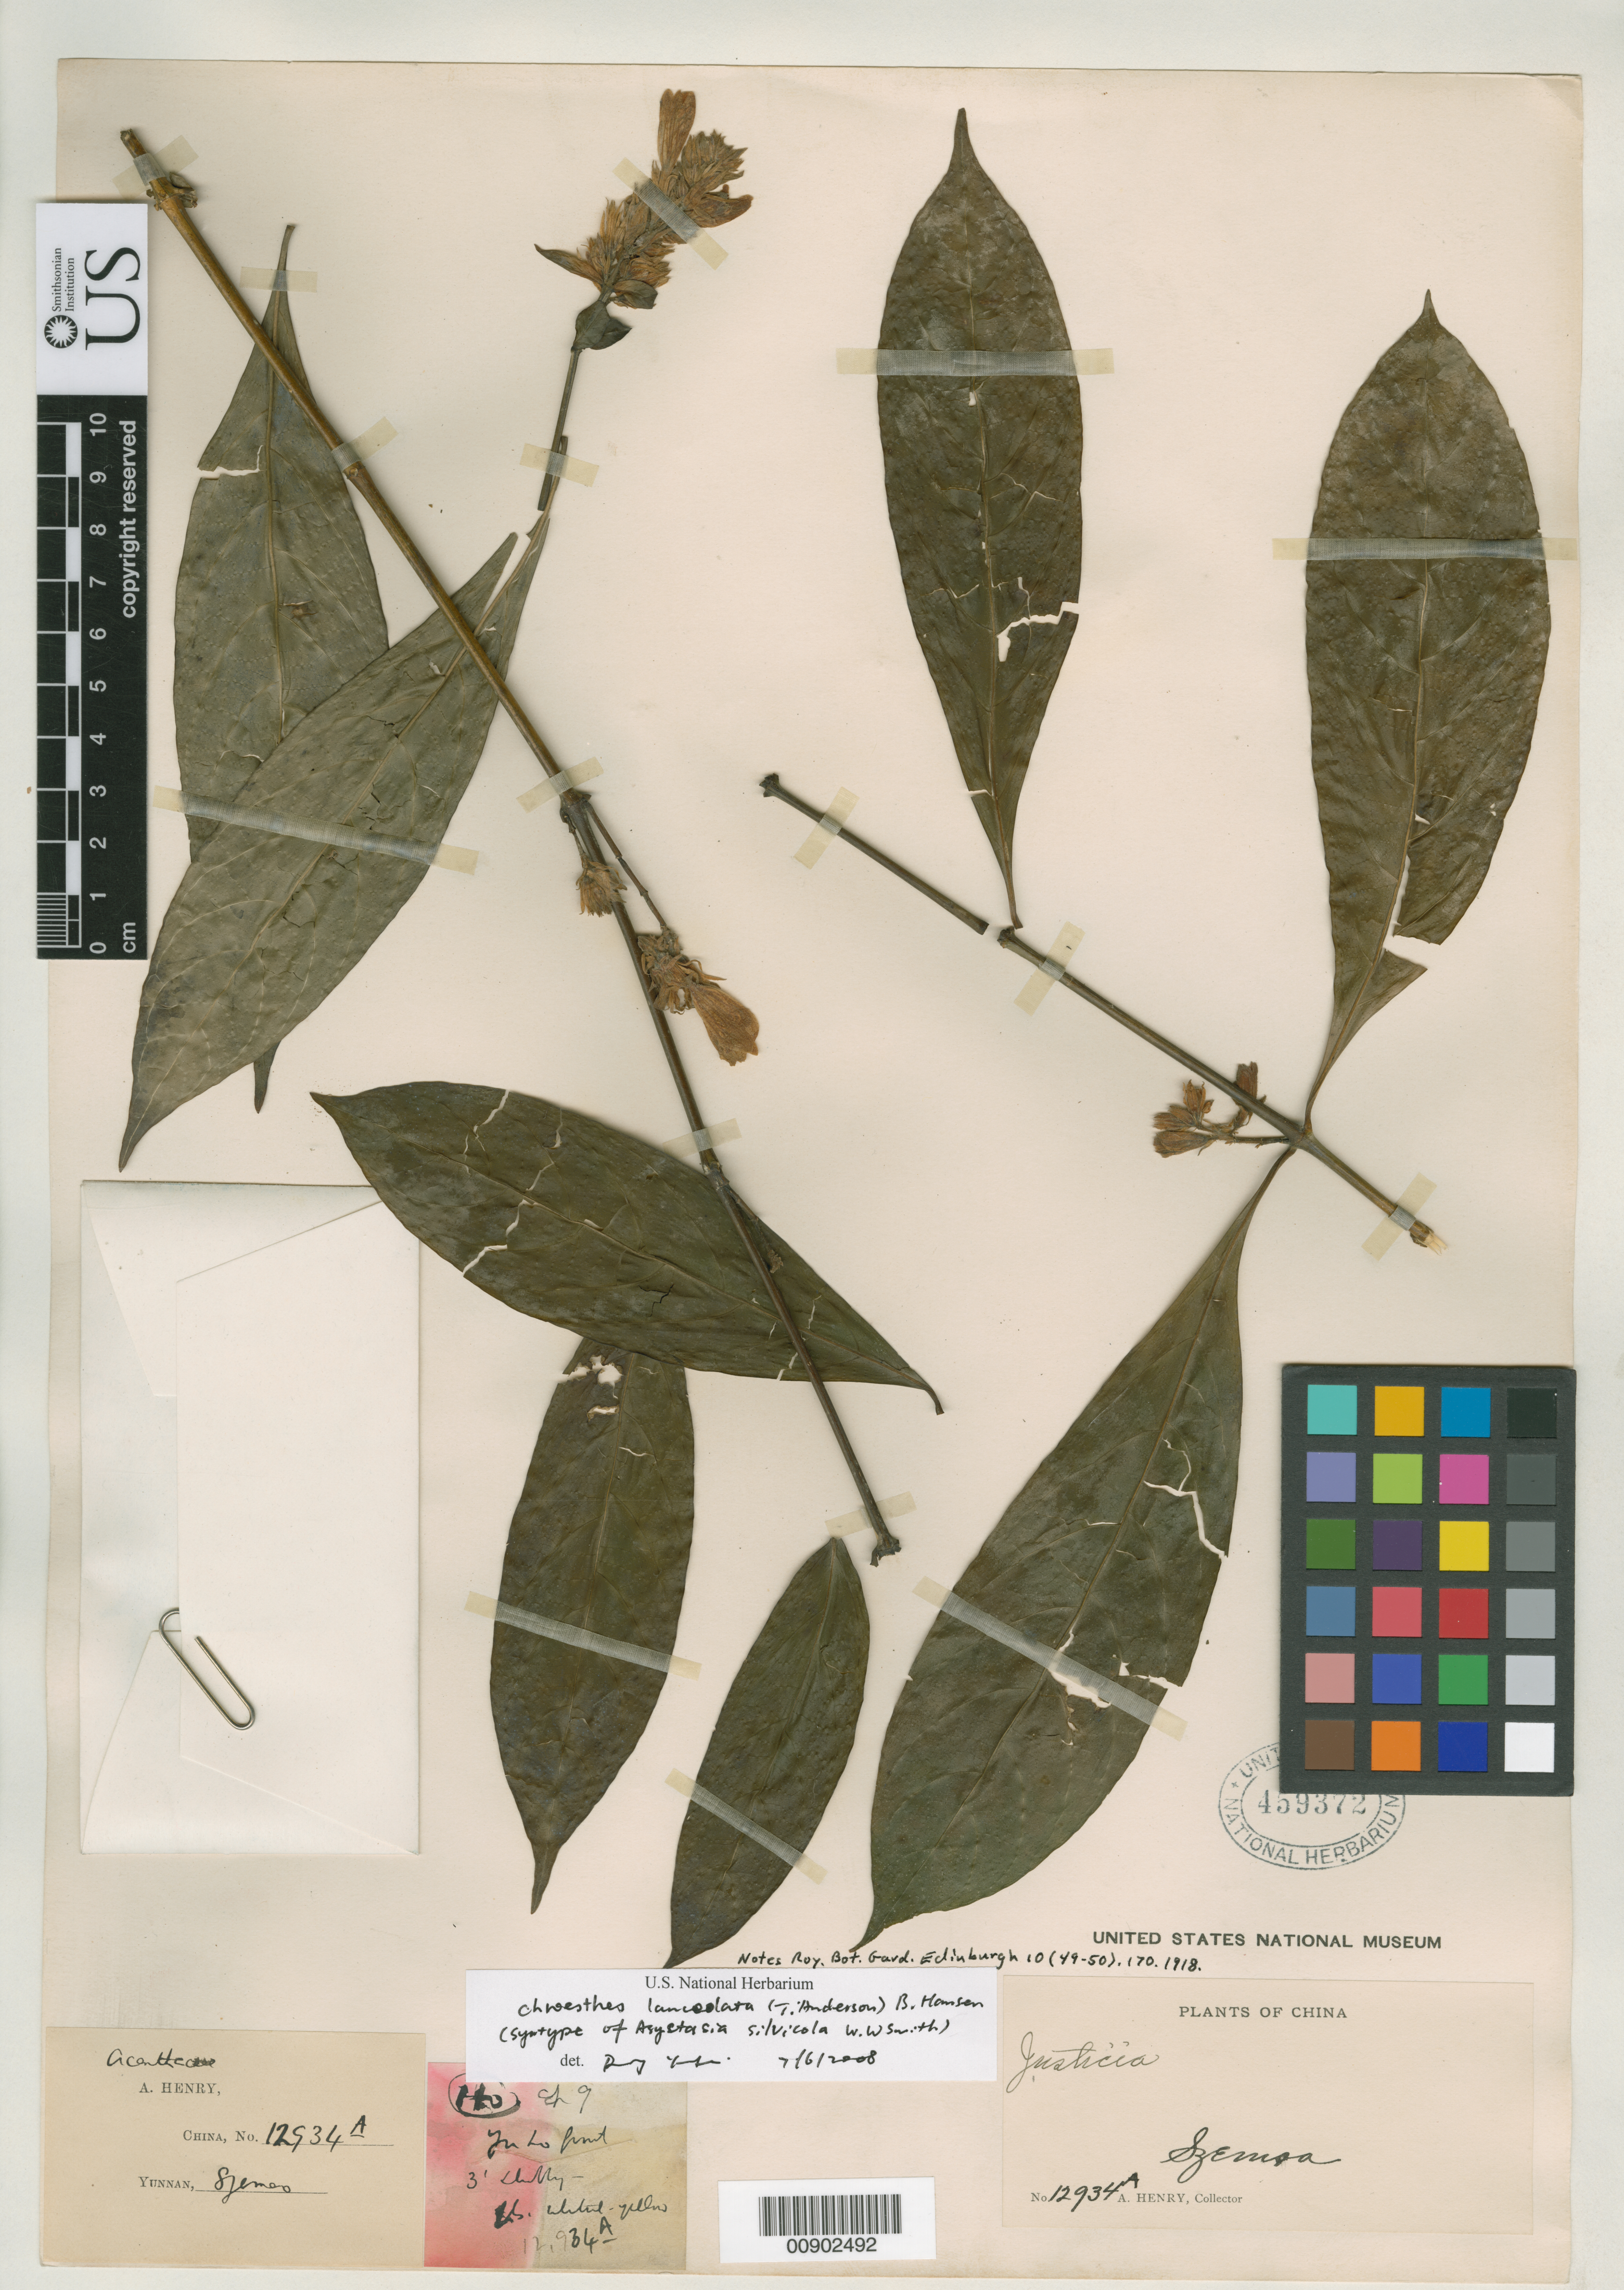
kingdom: Plantae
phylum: Tracheophyta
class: Magnoliopsida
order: Lamiales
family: Acanthaceae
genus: Asystasia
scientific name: Asystasia silvicola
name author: W.W. Sm.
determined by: Deng, Y. F.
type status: Isolectotype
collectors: A. Henry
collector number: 12934 A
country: China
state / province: Yunnan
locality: Szemao.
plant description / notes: Syntype? Isolectotype? Protologue, lectotypification & Hansen (1983, Nordic J. Bot. 3: 209) all cite collection number as "12934", whereas this sheet is numbered "12934A".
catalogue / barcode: US 459372